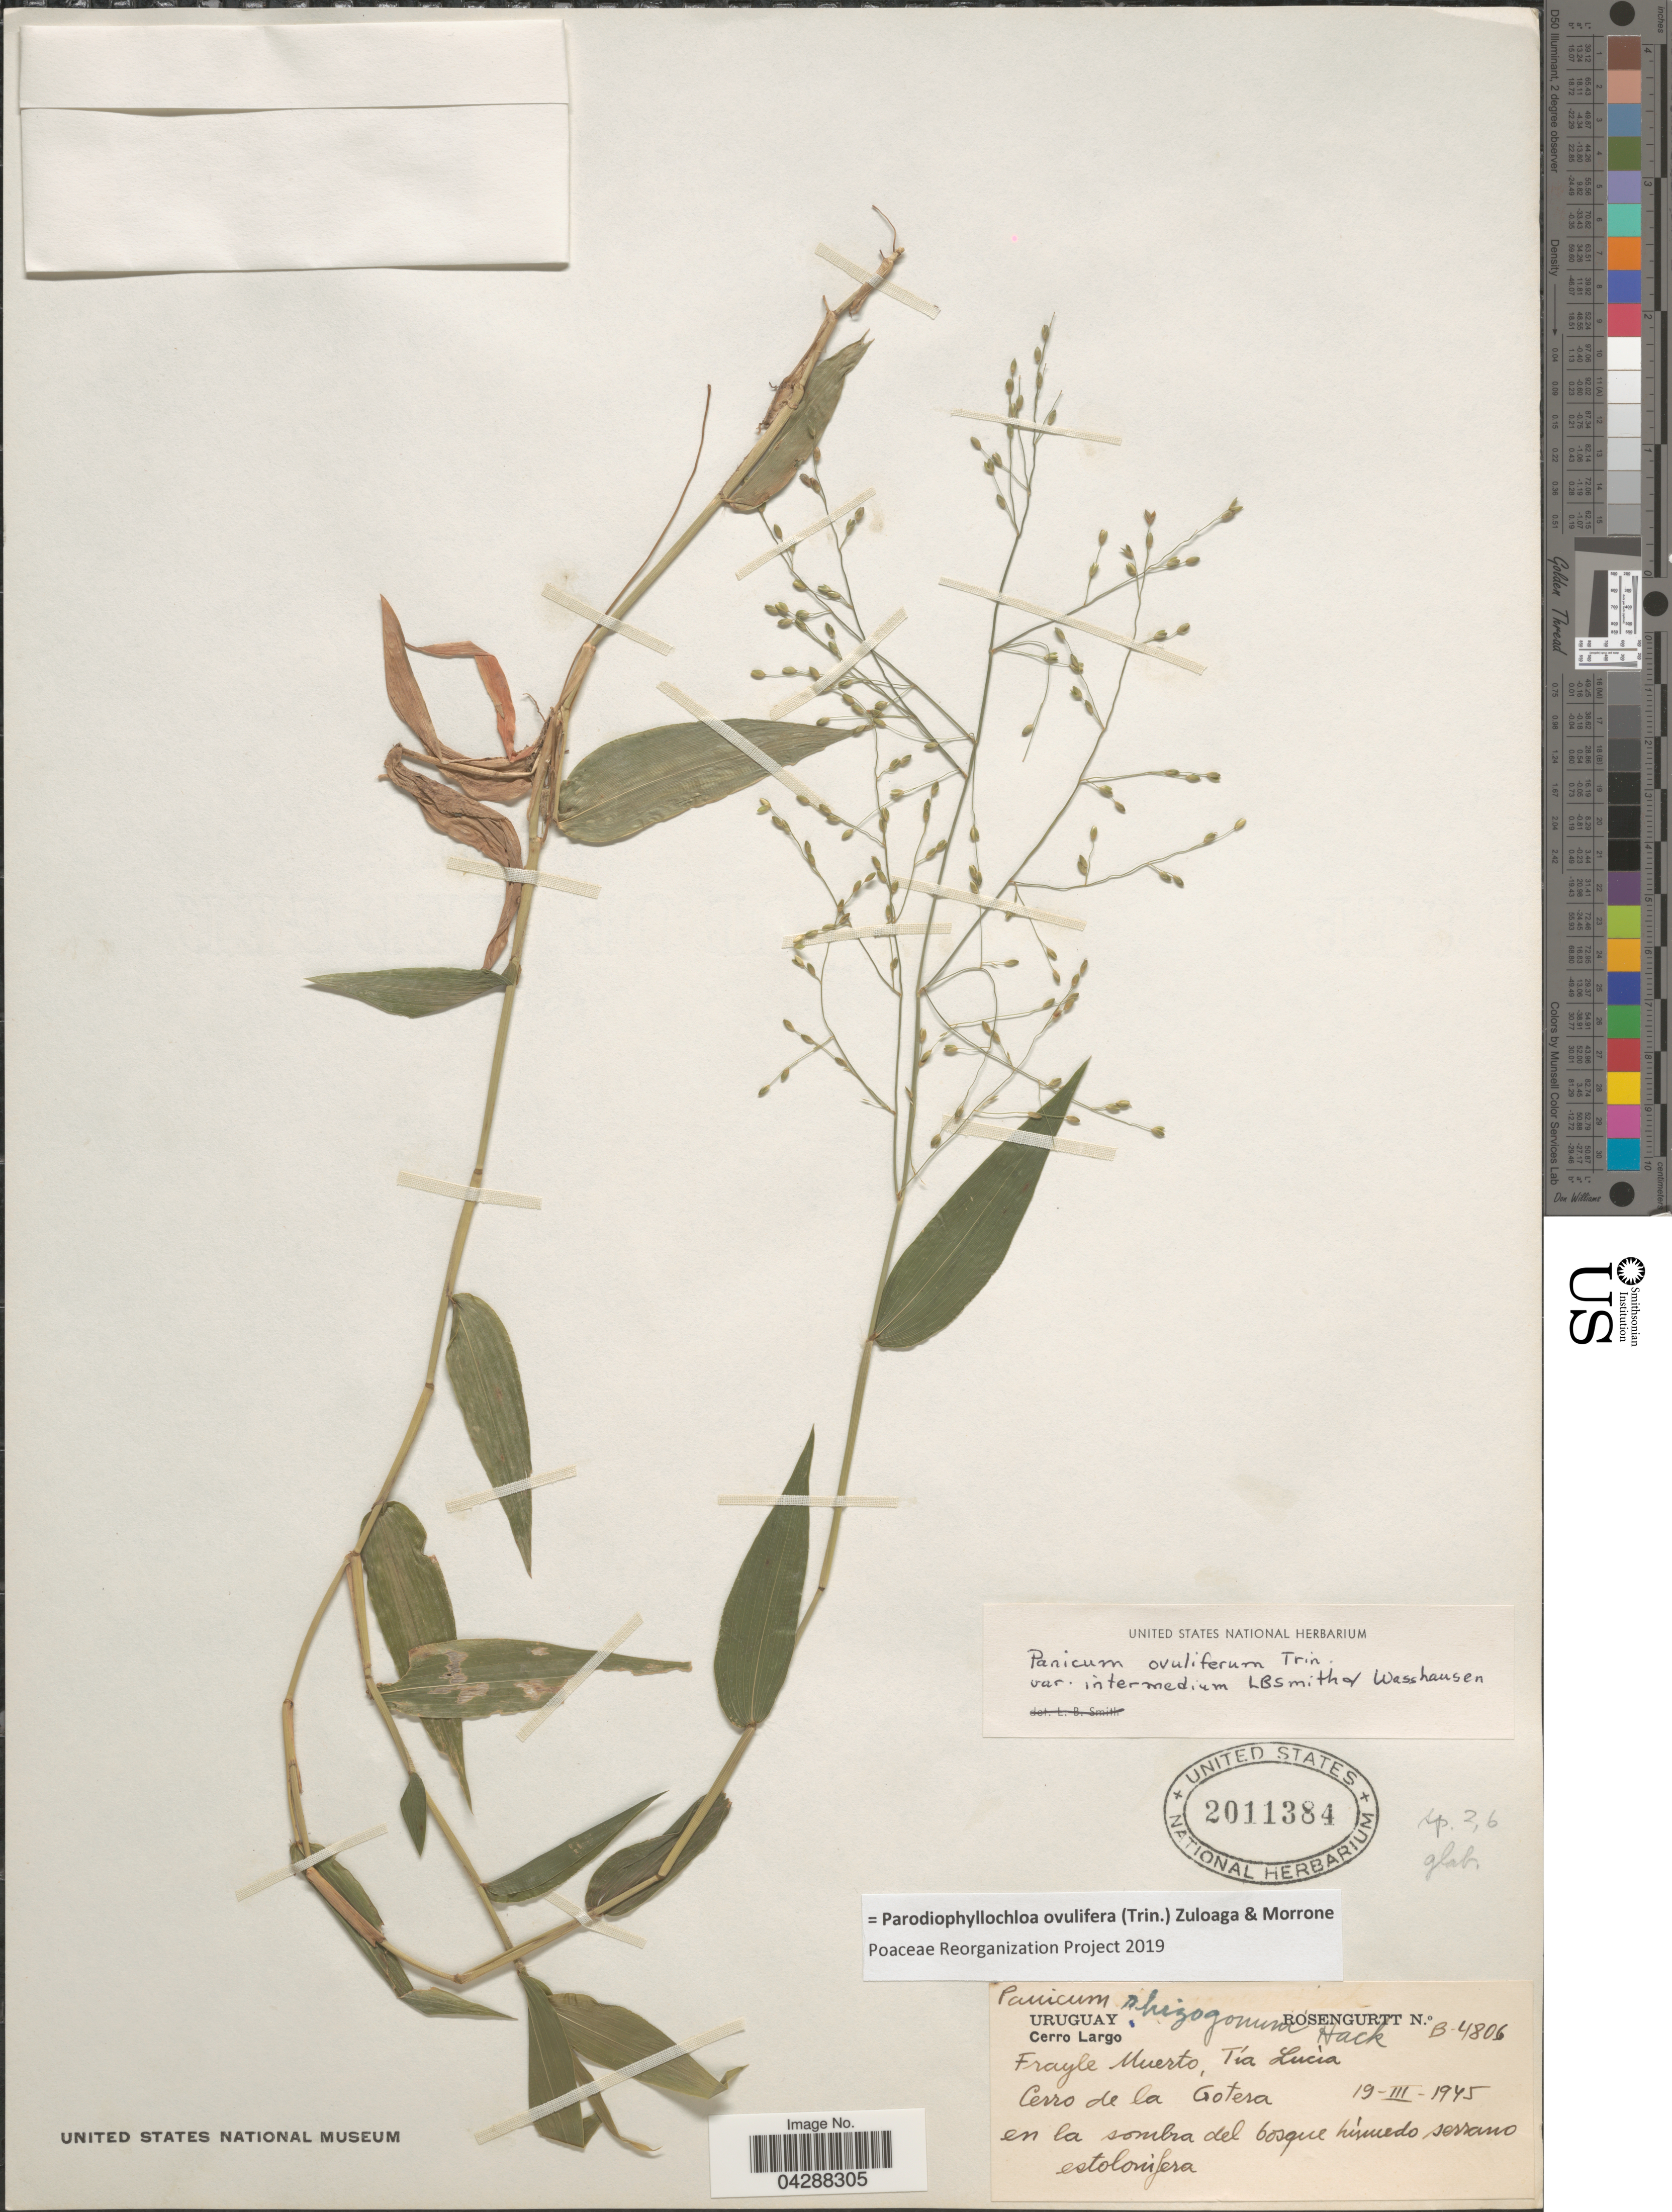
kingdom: Plantae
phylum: Tracheophyta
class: Liliopsida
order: Poales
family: Poaceae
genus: Parodiophyllochloa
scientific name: Parodiophyllochloa ovulifera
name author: (Trin.) Zuloaga & Morrone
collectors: Rosengurtt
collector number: B4806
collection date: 1945-03-19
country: Uruguay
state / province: Cerro Largo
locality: Frayle Muerto, Tía Lucia. Cerro de la Gotera en la sombra del bosque húmedo serrano estolonifera.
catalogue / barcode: US 2011384